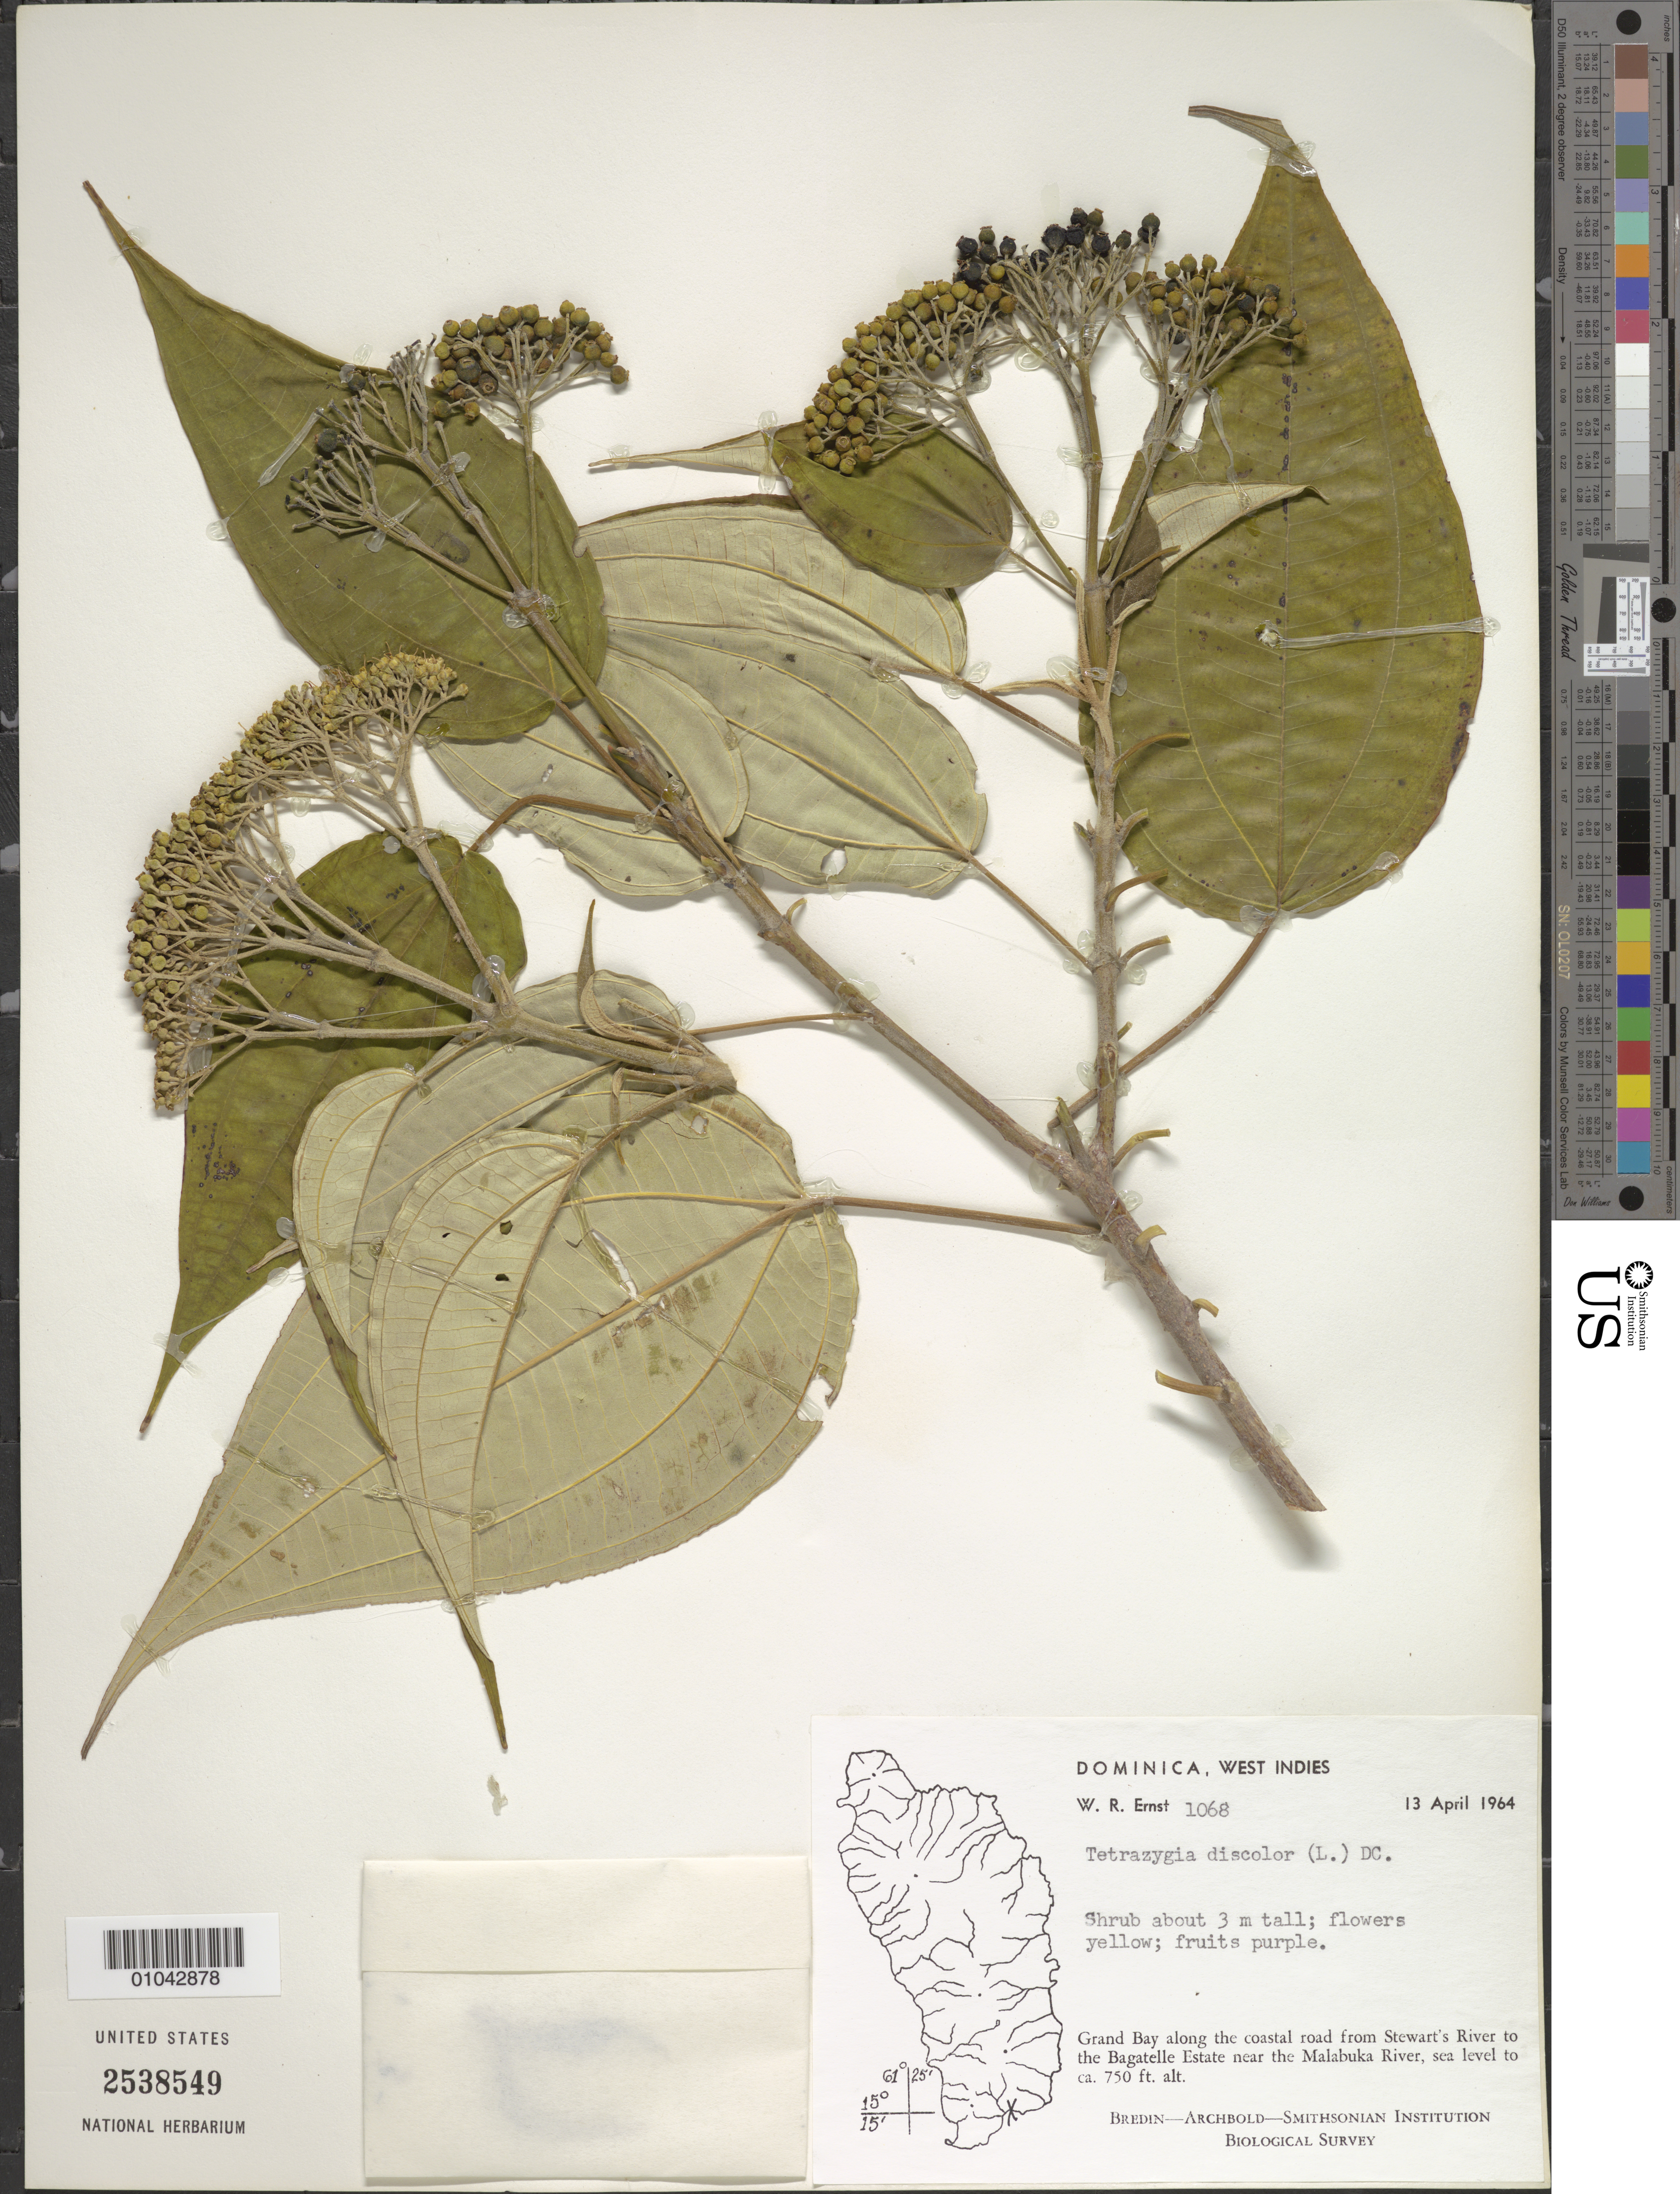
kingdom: Plantae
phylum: Tracheophyta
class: Magnoliopsida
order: Myrtales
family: Melastomataceae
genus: Tetrazygia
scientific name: Tetrazygia discolor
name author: (L.) DC.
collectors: W. R. Ernst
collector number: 1068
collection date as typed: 13 Apr 1964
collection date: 1964-04-13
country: Dominica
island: Dominica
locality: Grand Bay, along coastal road from Stewart's River to the Bagatelle Estate near the malabuka River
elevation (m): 0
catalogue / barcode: US 2538549